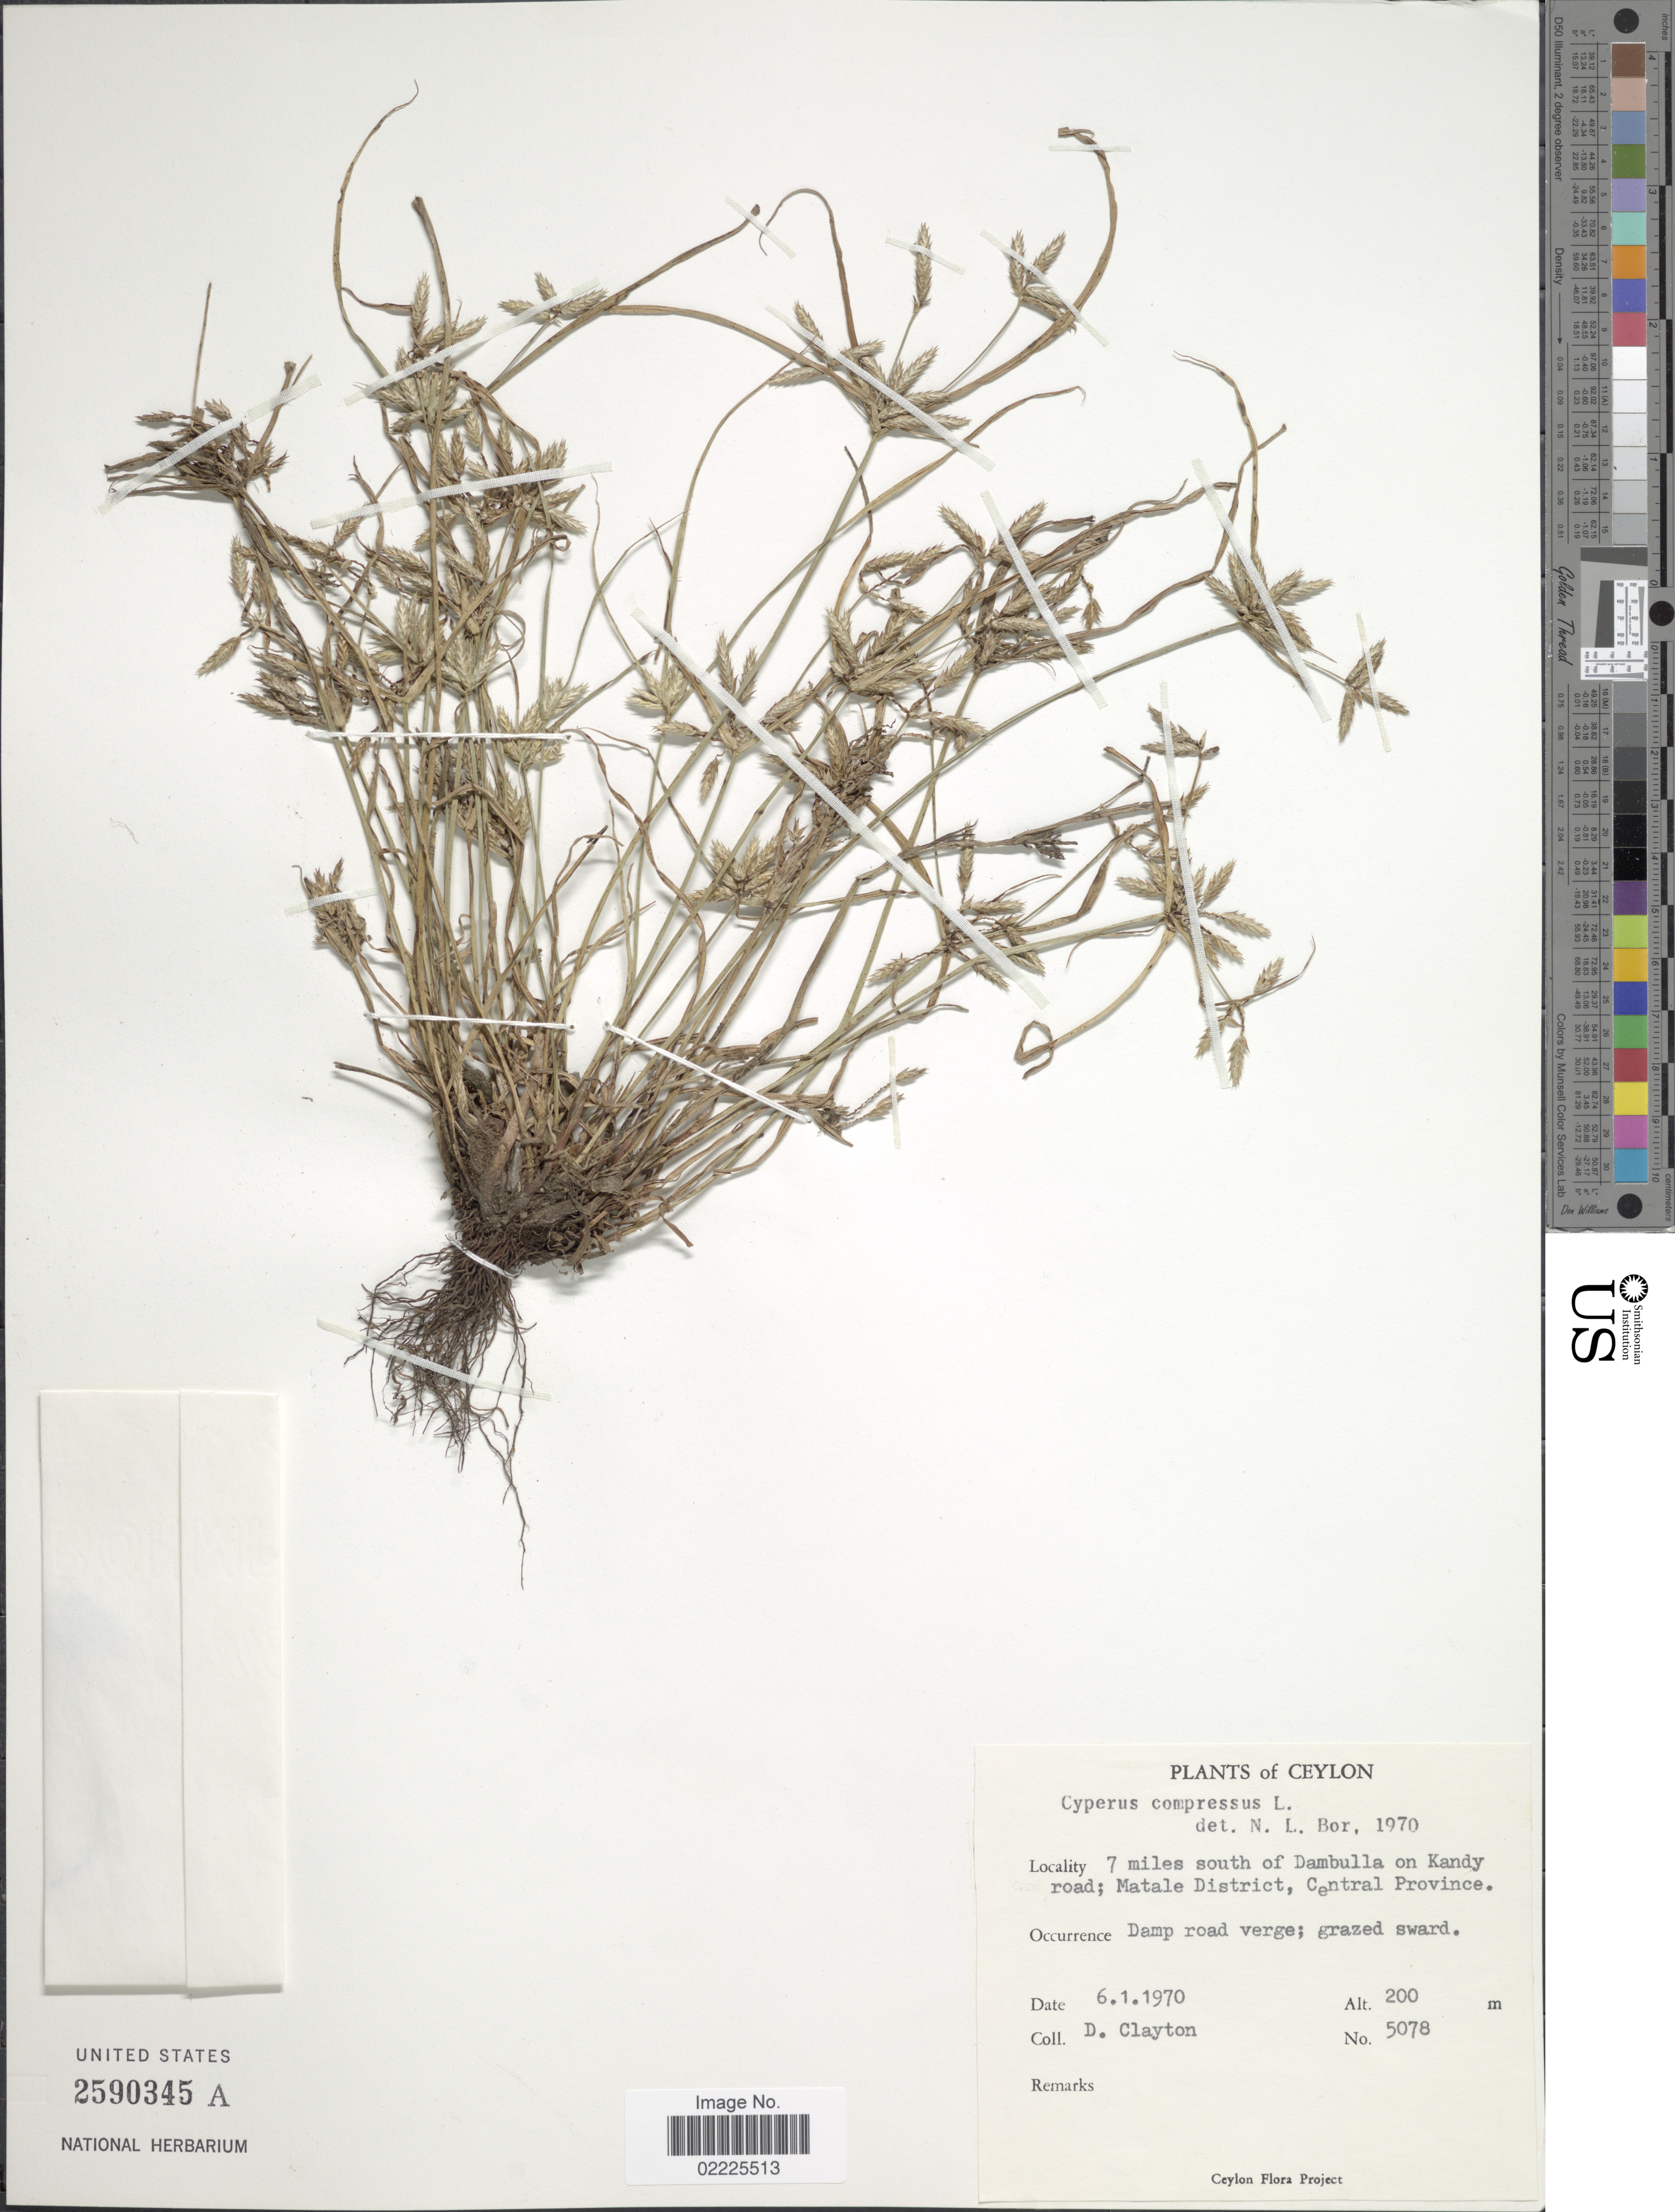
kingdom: Plantae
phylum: Tracheophyta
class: Liliopsida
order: Poales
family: Cyperaceae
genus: Cyperus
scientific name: Cyperus compressus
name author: L.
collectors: D. Clayton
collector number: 5078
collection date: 1970-01-06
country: Sri Lanka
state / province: Central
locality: Ceylon, 7 miles south of Dambulla on Kandy road; Matale District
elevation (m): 200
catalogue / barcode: US 2590345A